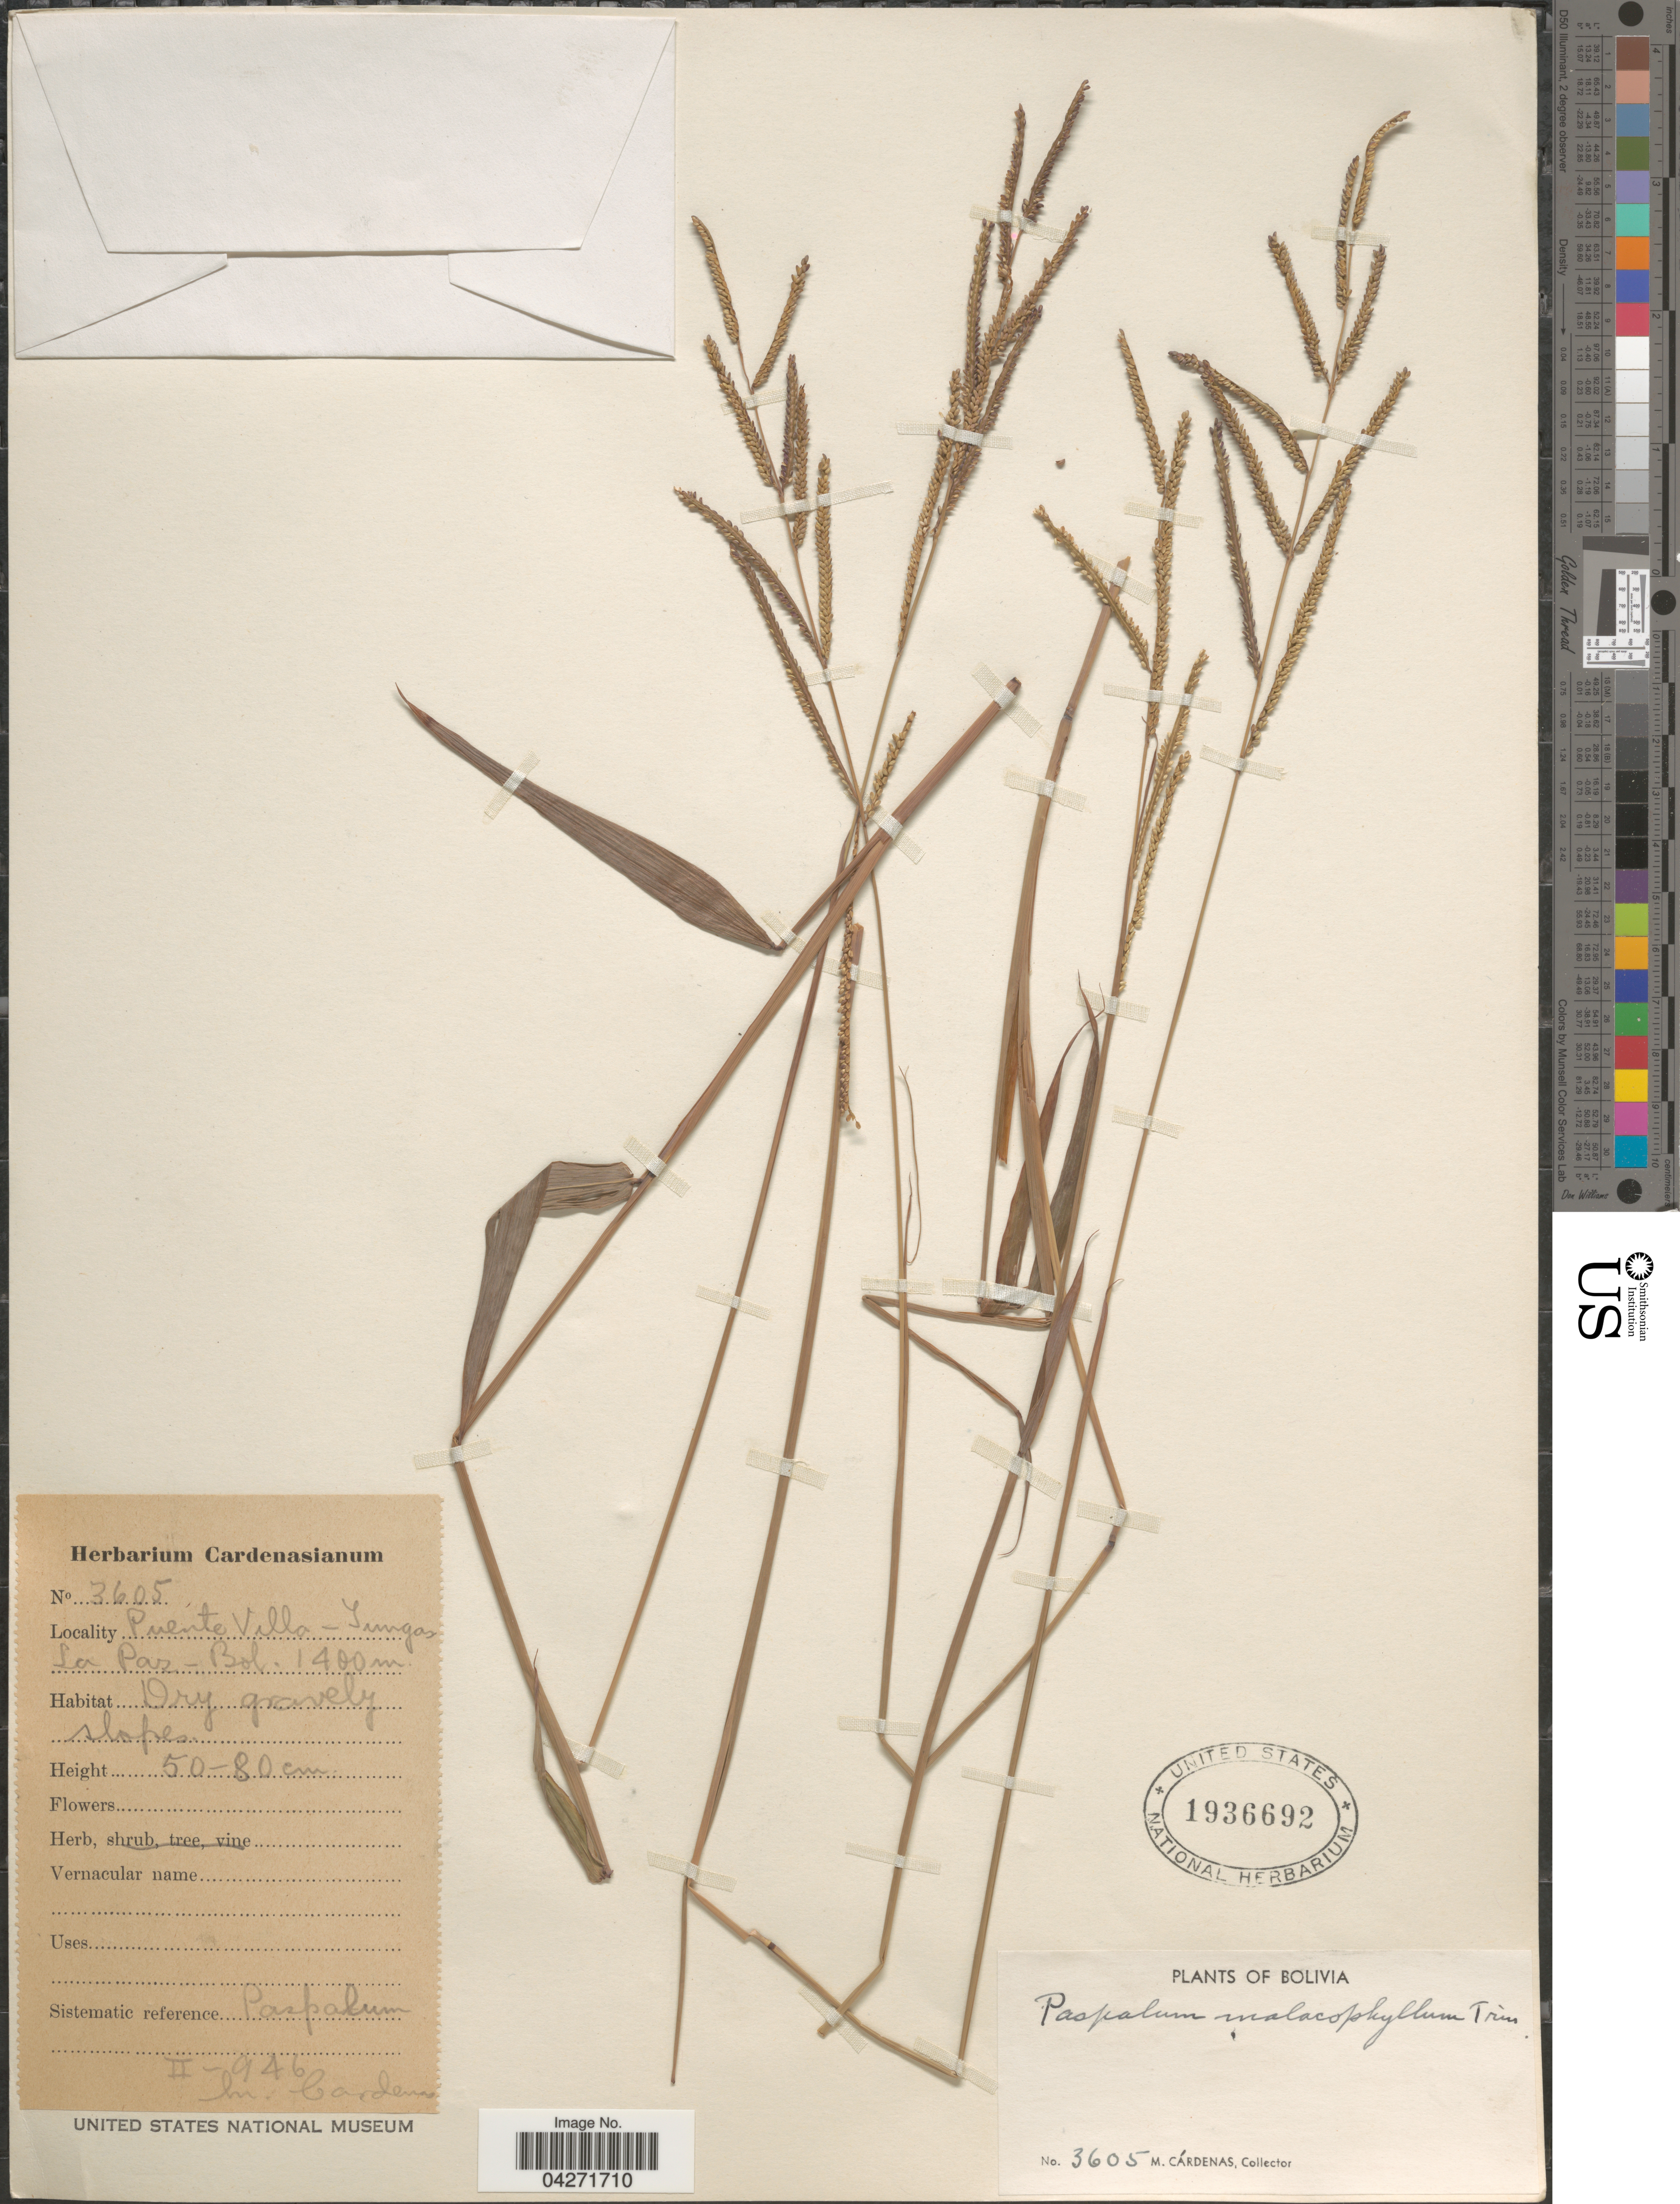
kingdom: Plantae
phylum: Tracheophyta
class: Liliopsida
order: Poales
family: Poaceae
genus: Paspalum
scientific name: Paspalum malacophyllum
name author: Trin.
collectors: M. Cárdenas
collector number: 3605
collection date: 1946-02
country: Bolivia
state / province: La Paz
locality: Puente Villa - Yungas.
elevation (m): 1400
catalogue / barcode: US 1936692